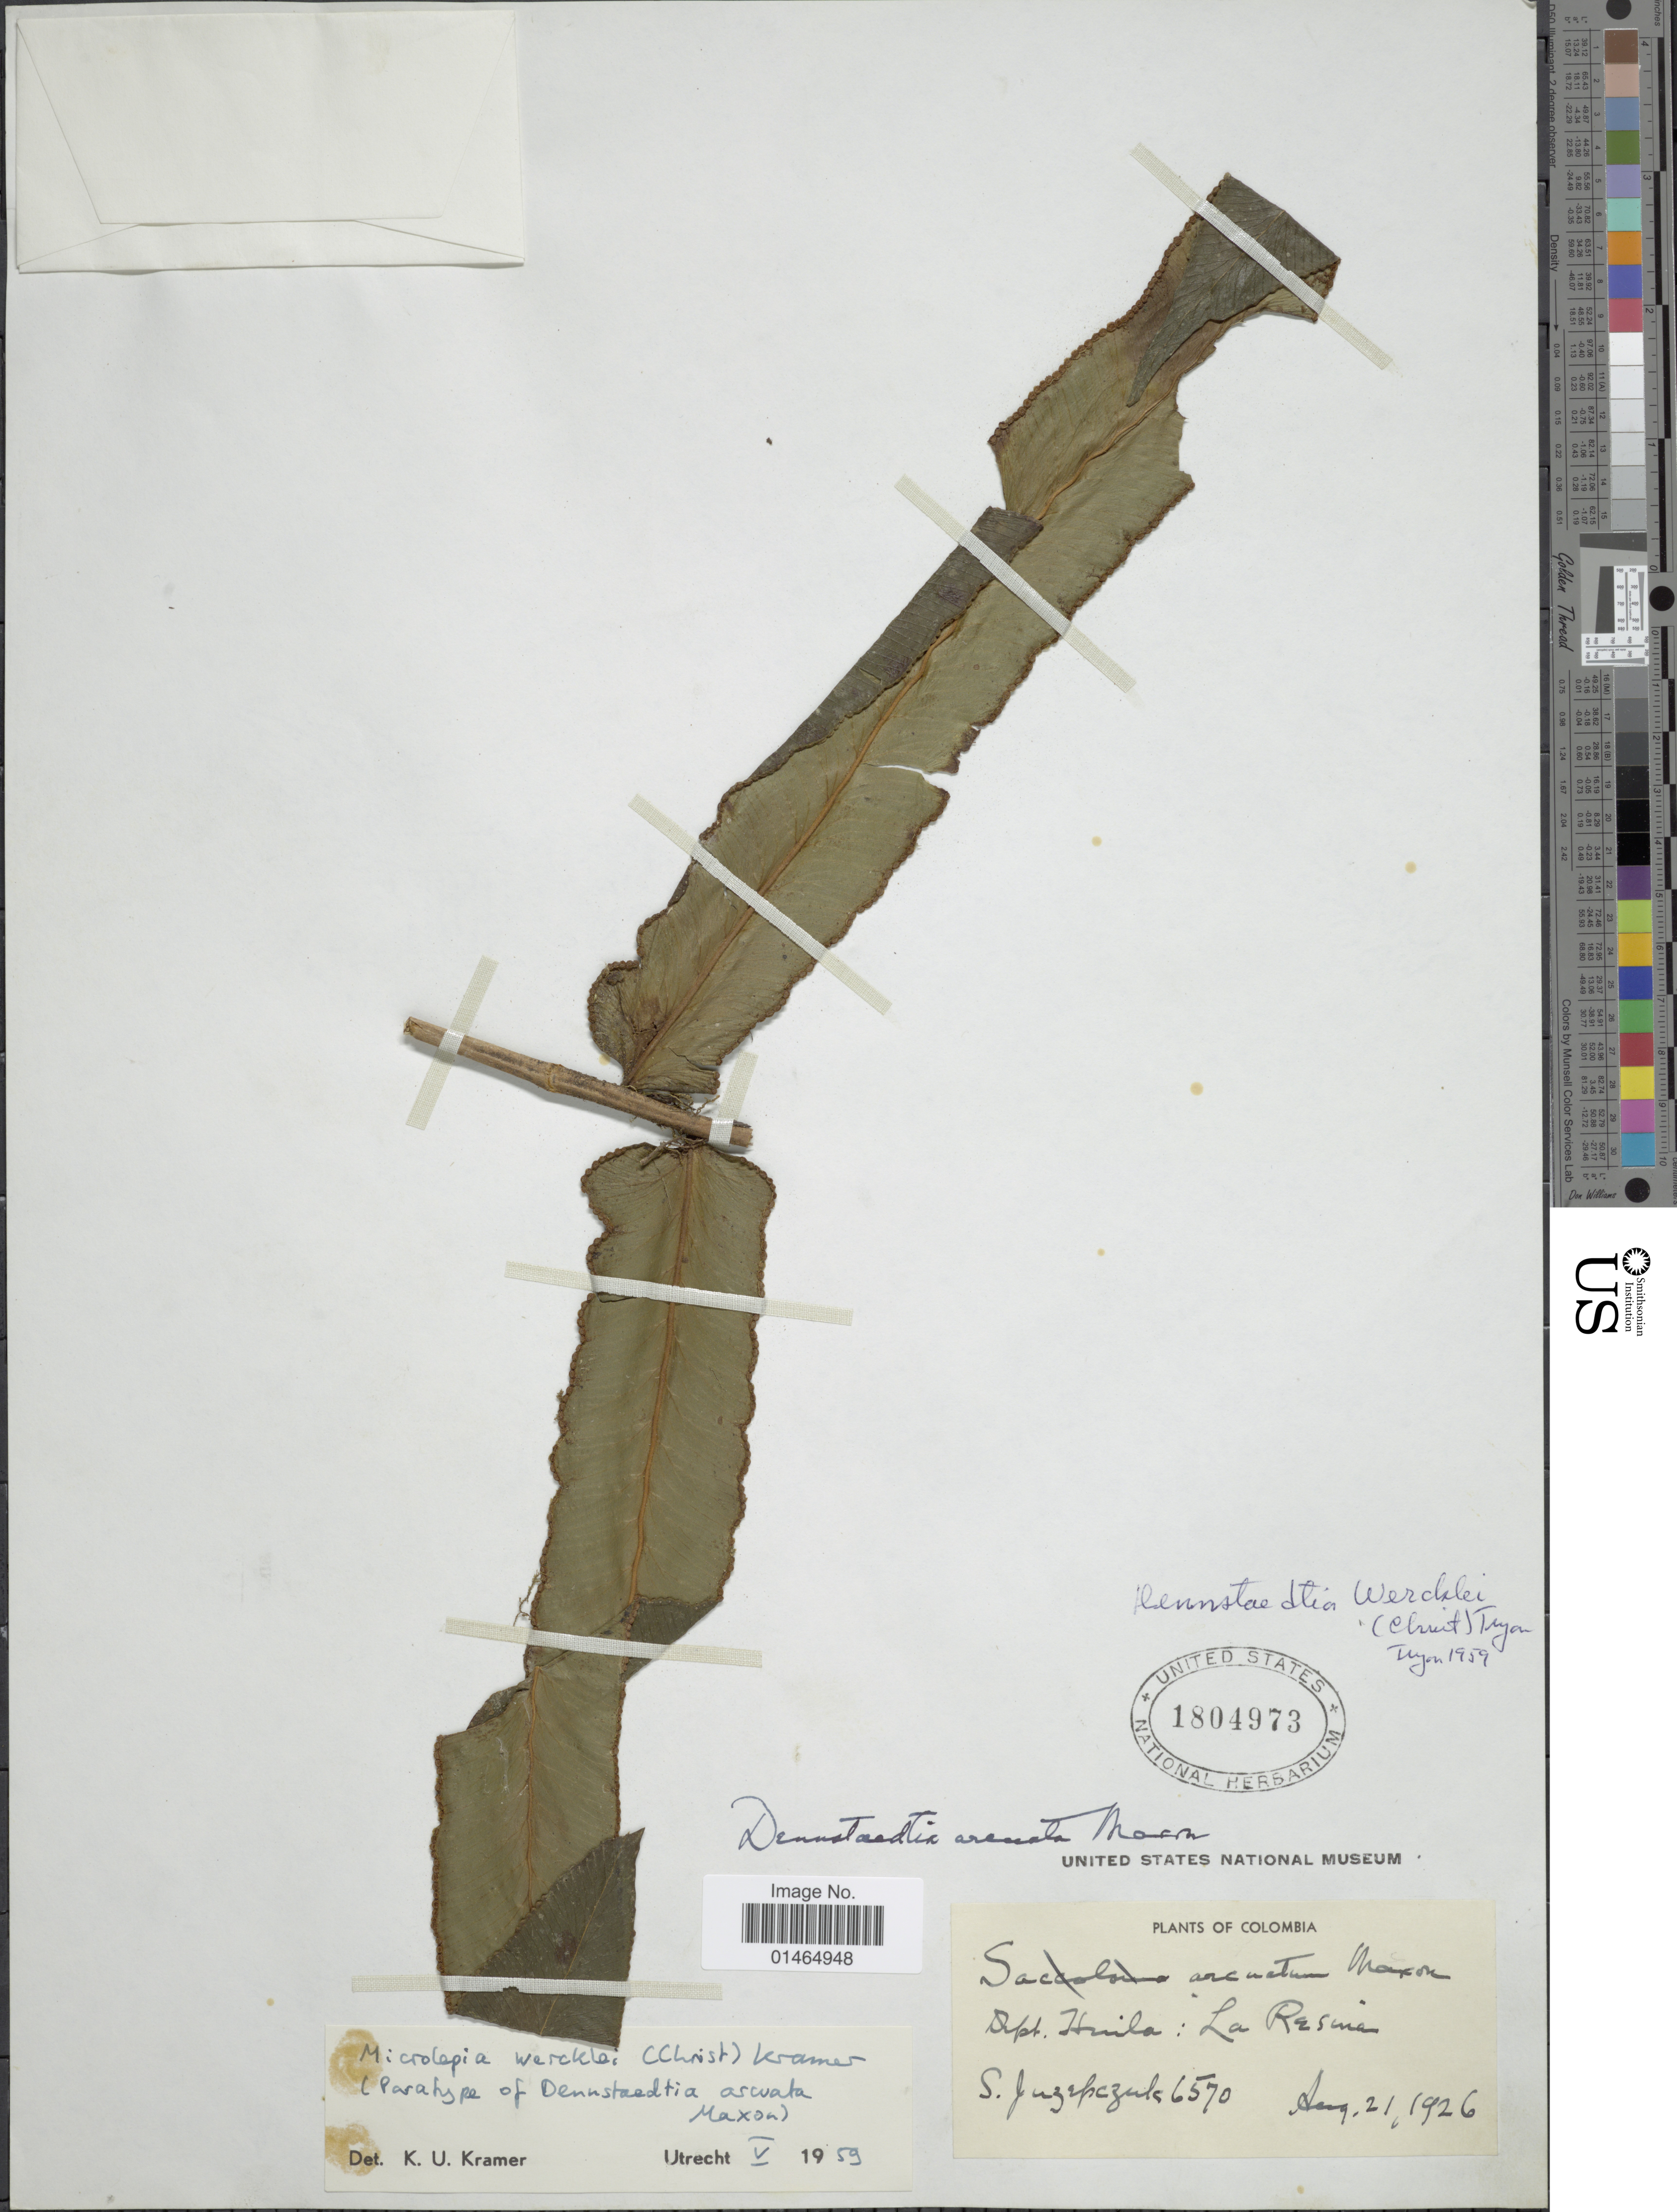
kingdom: Plantae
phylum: Tracheophyta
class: Polypodiopsida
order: Polypodiales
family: Dennstaedtiaceae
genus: Dennstaedtia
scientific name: Dennstaedtia wercklei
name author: (Christ) R.M. Tryon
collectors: S. Juzepezuk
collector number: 6570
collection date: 1926-08-21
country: Colombia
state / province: Huila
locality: La Resinas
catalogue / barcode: US 1804973